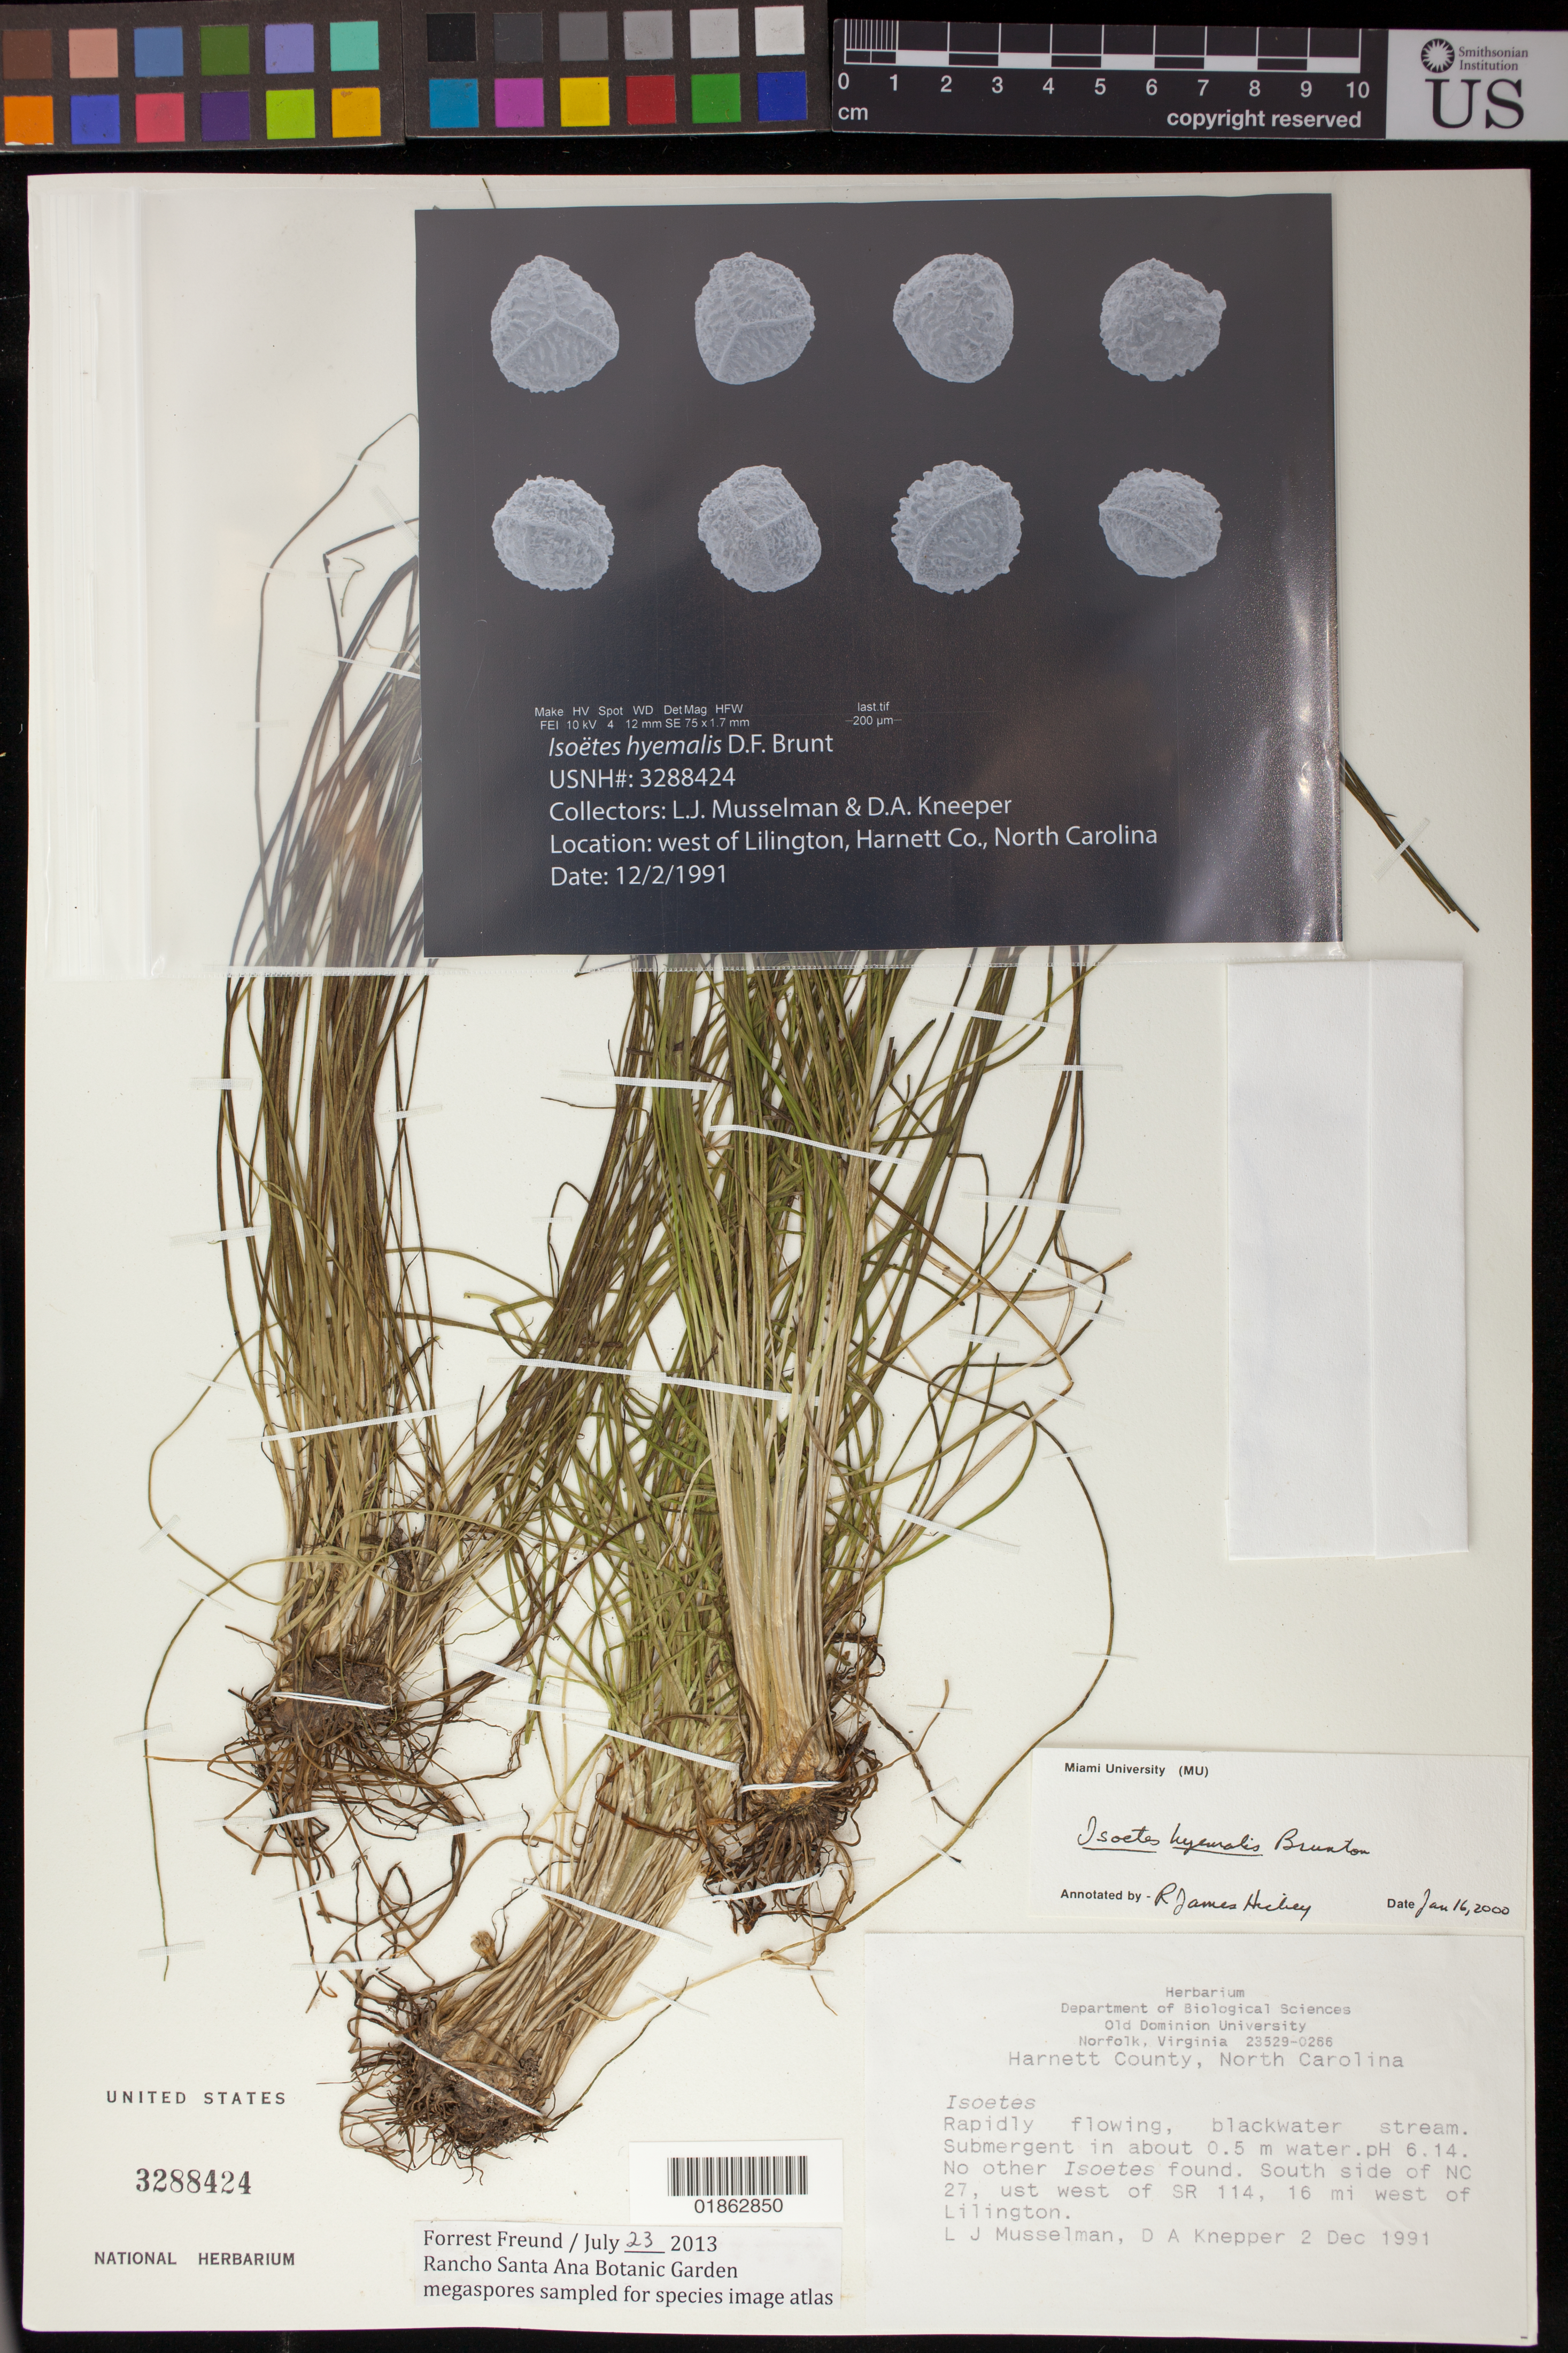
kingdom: Plantae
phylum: Tracheophyta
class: Lycopodiopsida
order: Isoetales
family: Isoetaceae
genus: Isoetes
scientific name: Isoetes hyemalis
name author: D. F. Brunt.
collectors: L. J. Musselman & D. A. Knepper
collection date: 1991-12-02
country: United States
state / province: North Carolina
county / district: Harnett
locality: Harnett County, South side of NC 27, just west of SR 114, 16 mi west of Lilington.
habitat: Rapidly flowing, blackwater stream. Submergent in about 0.5 m water. pH 6.14.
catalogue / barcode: US 3288424